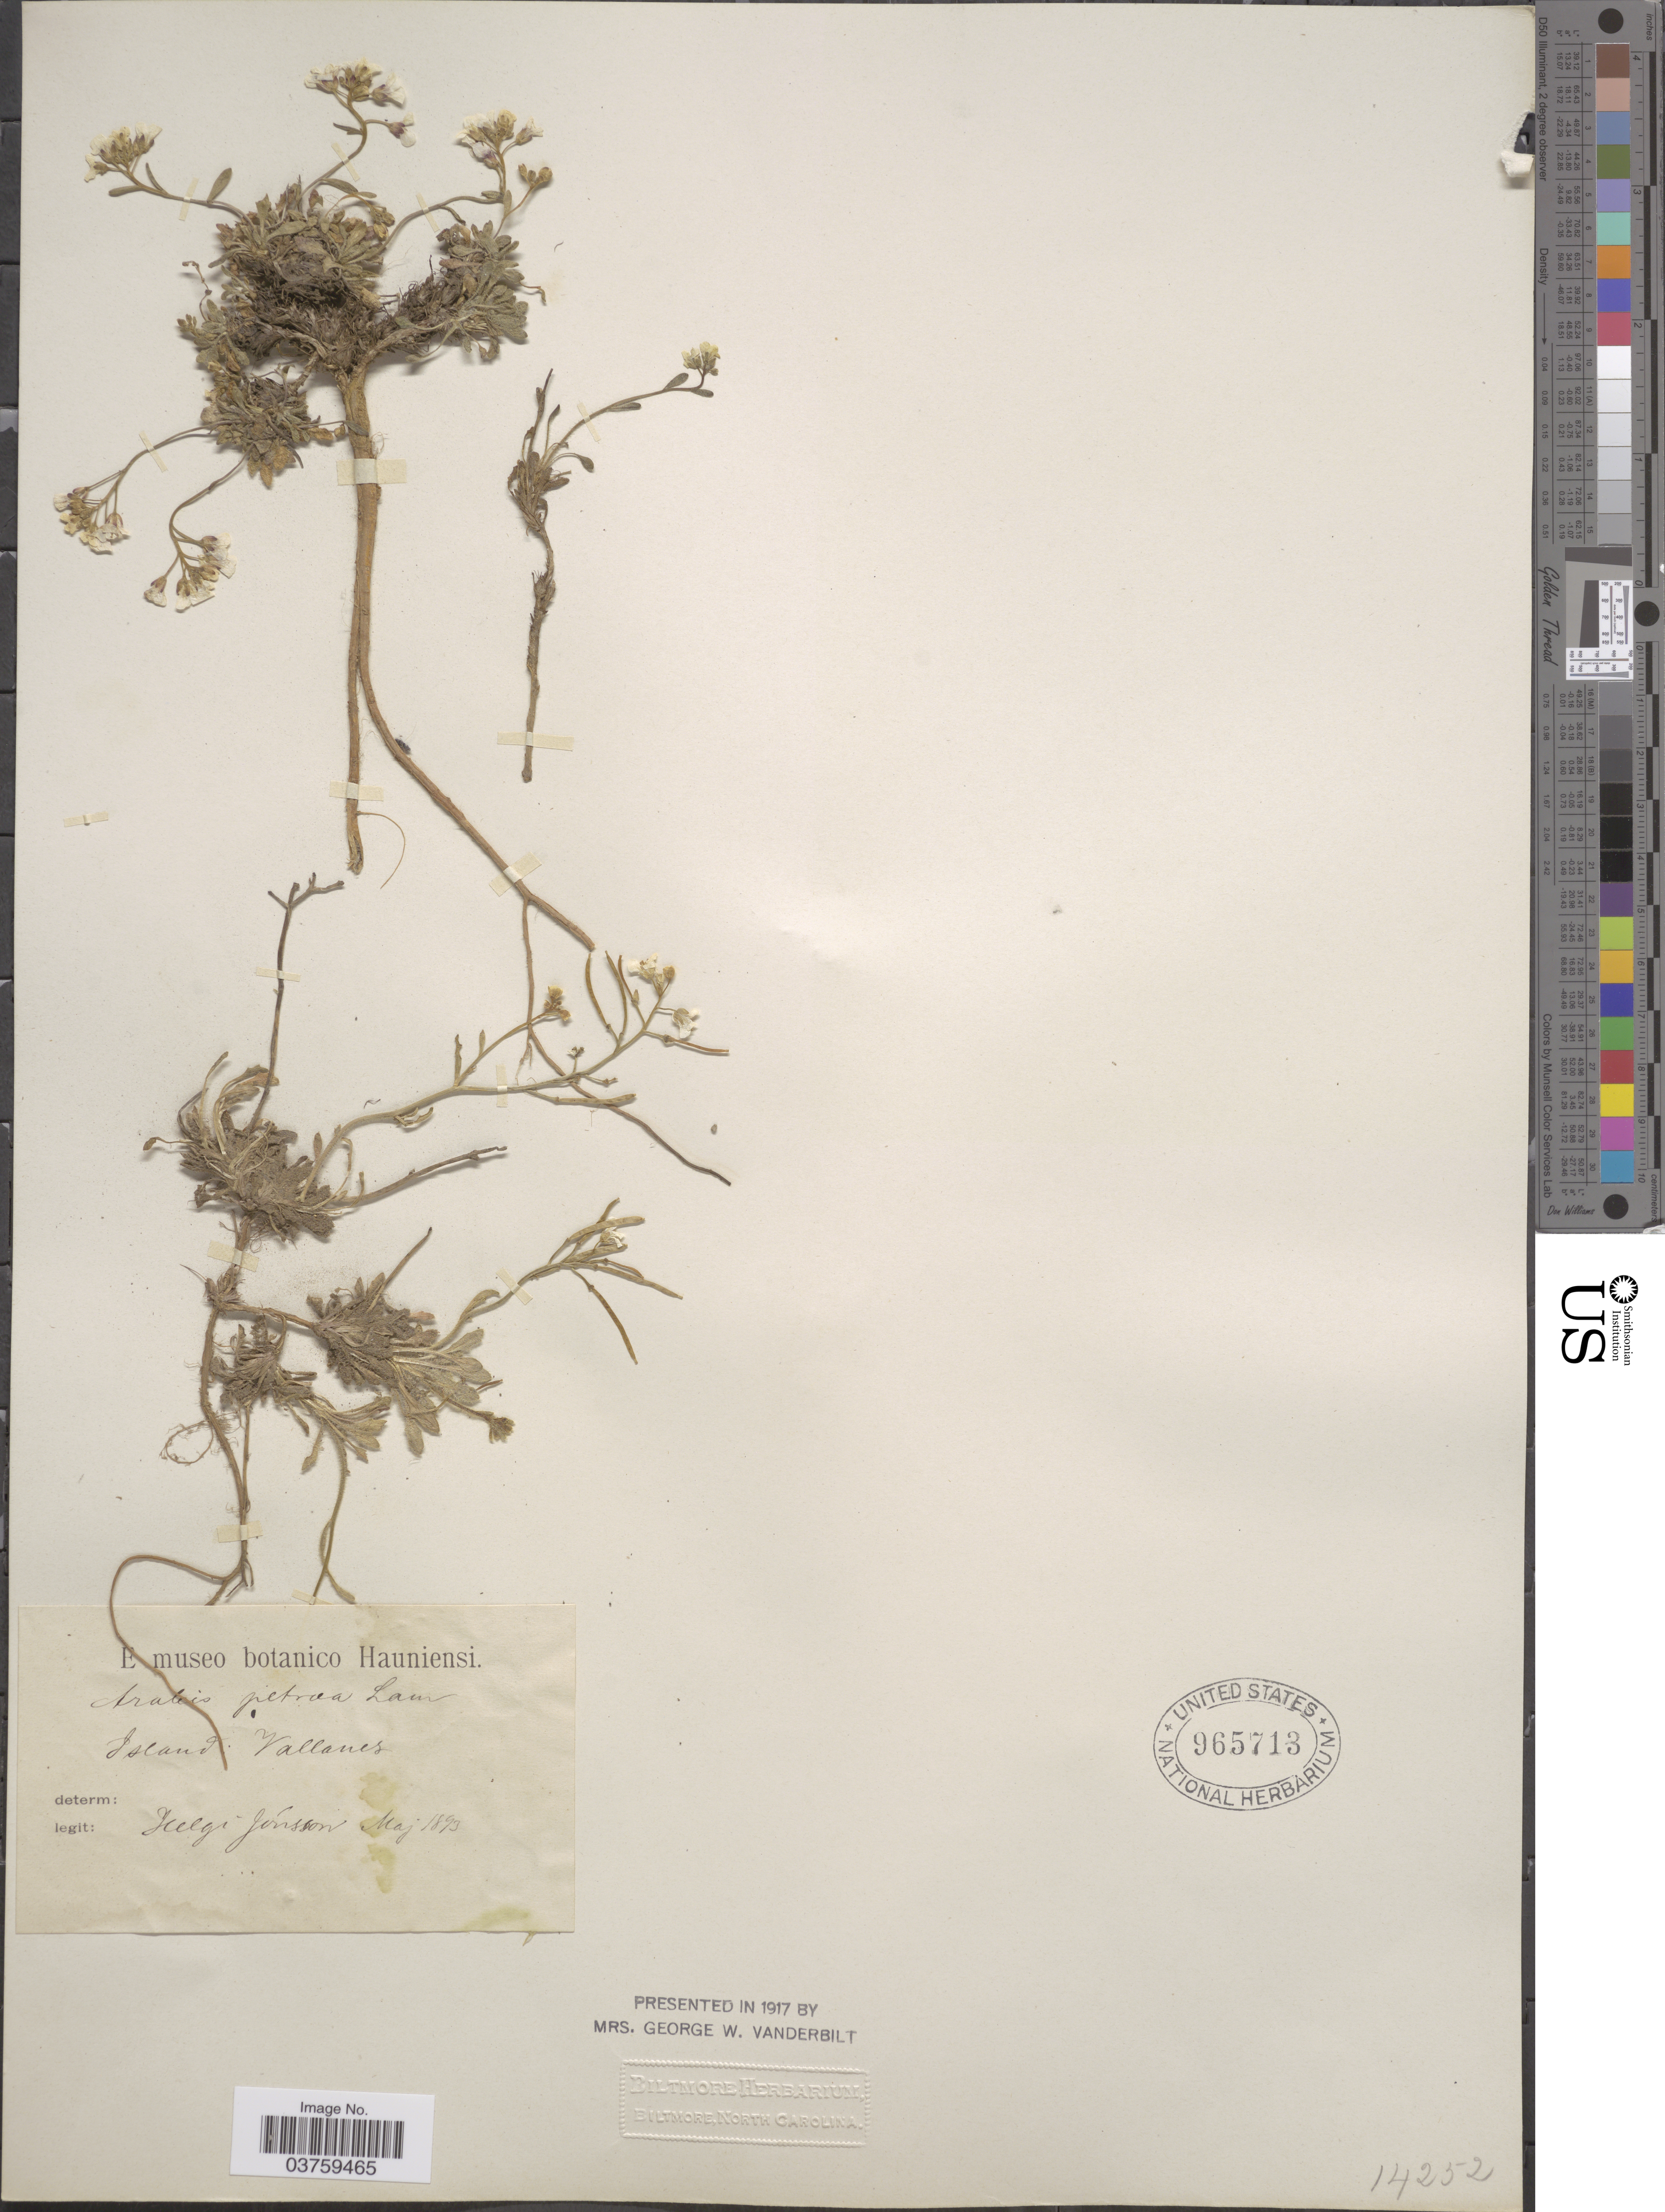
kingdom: Plantae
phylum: Tracheophyta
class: Magnoliopsida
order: Brassicales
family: Brassicaceae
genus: Arabis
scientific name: Arabis petraea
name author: (L.) Lam.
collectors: H. Jónsson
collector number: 14252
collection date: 1893-05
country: Iceland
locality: Vallanes.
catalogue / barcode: US 965713